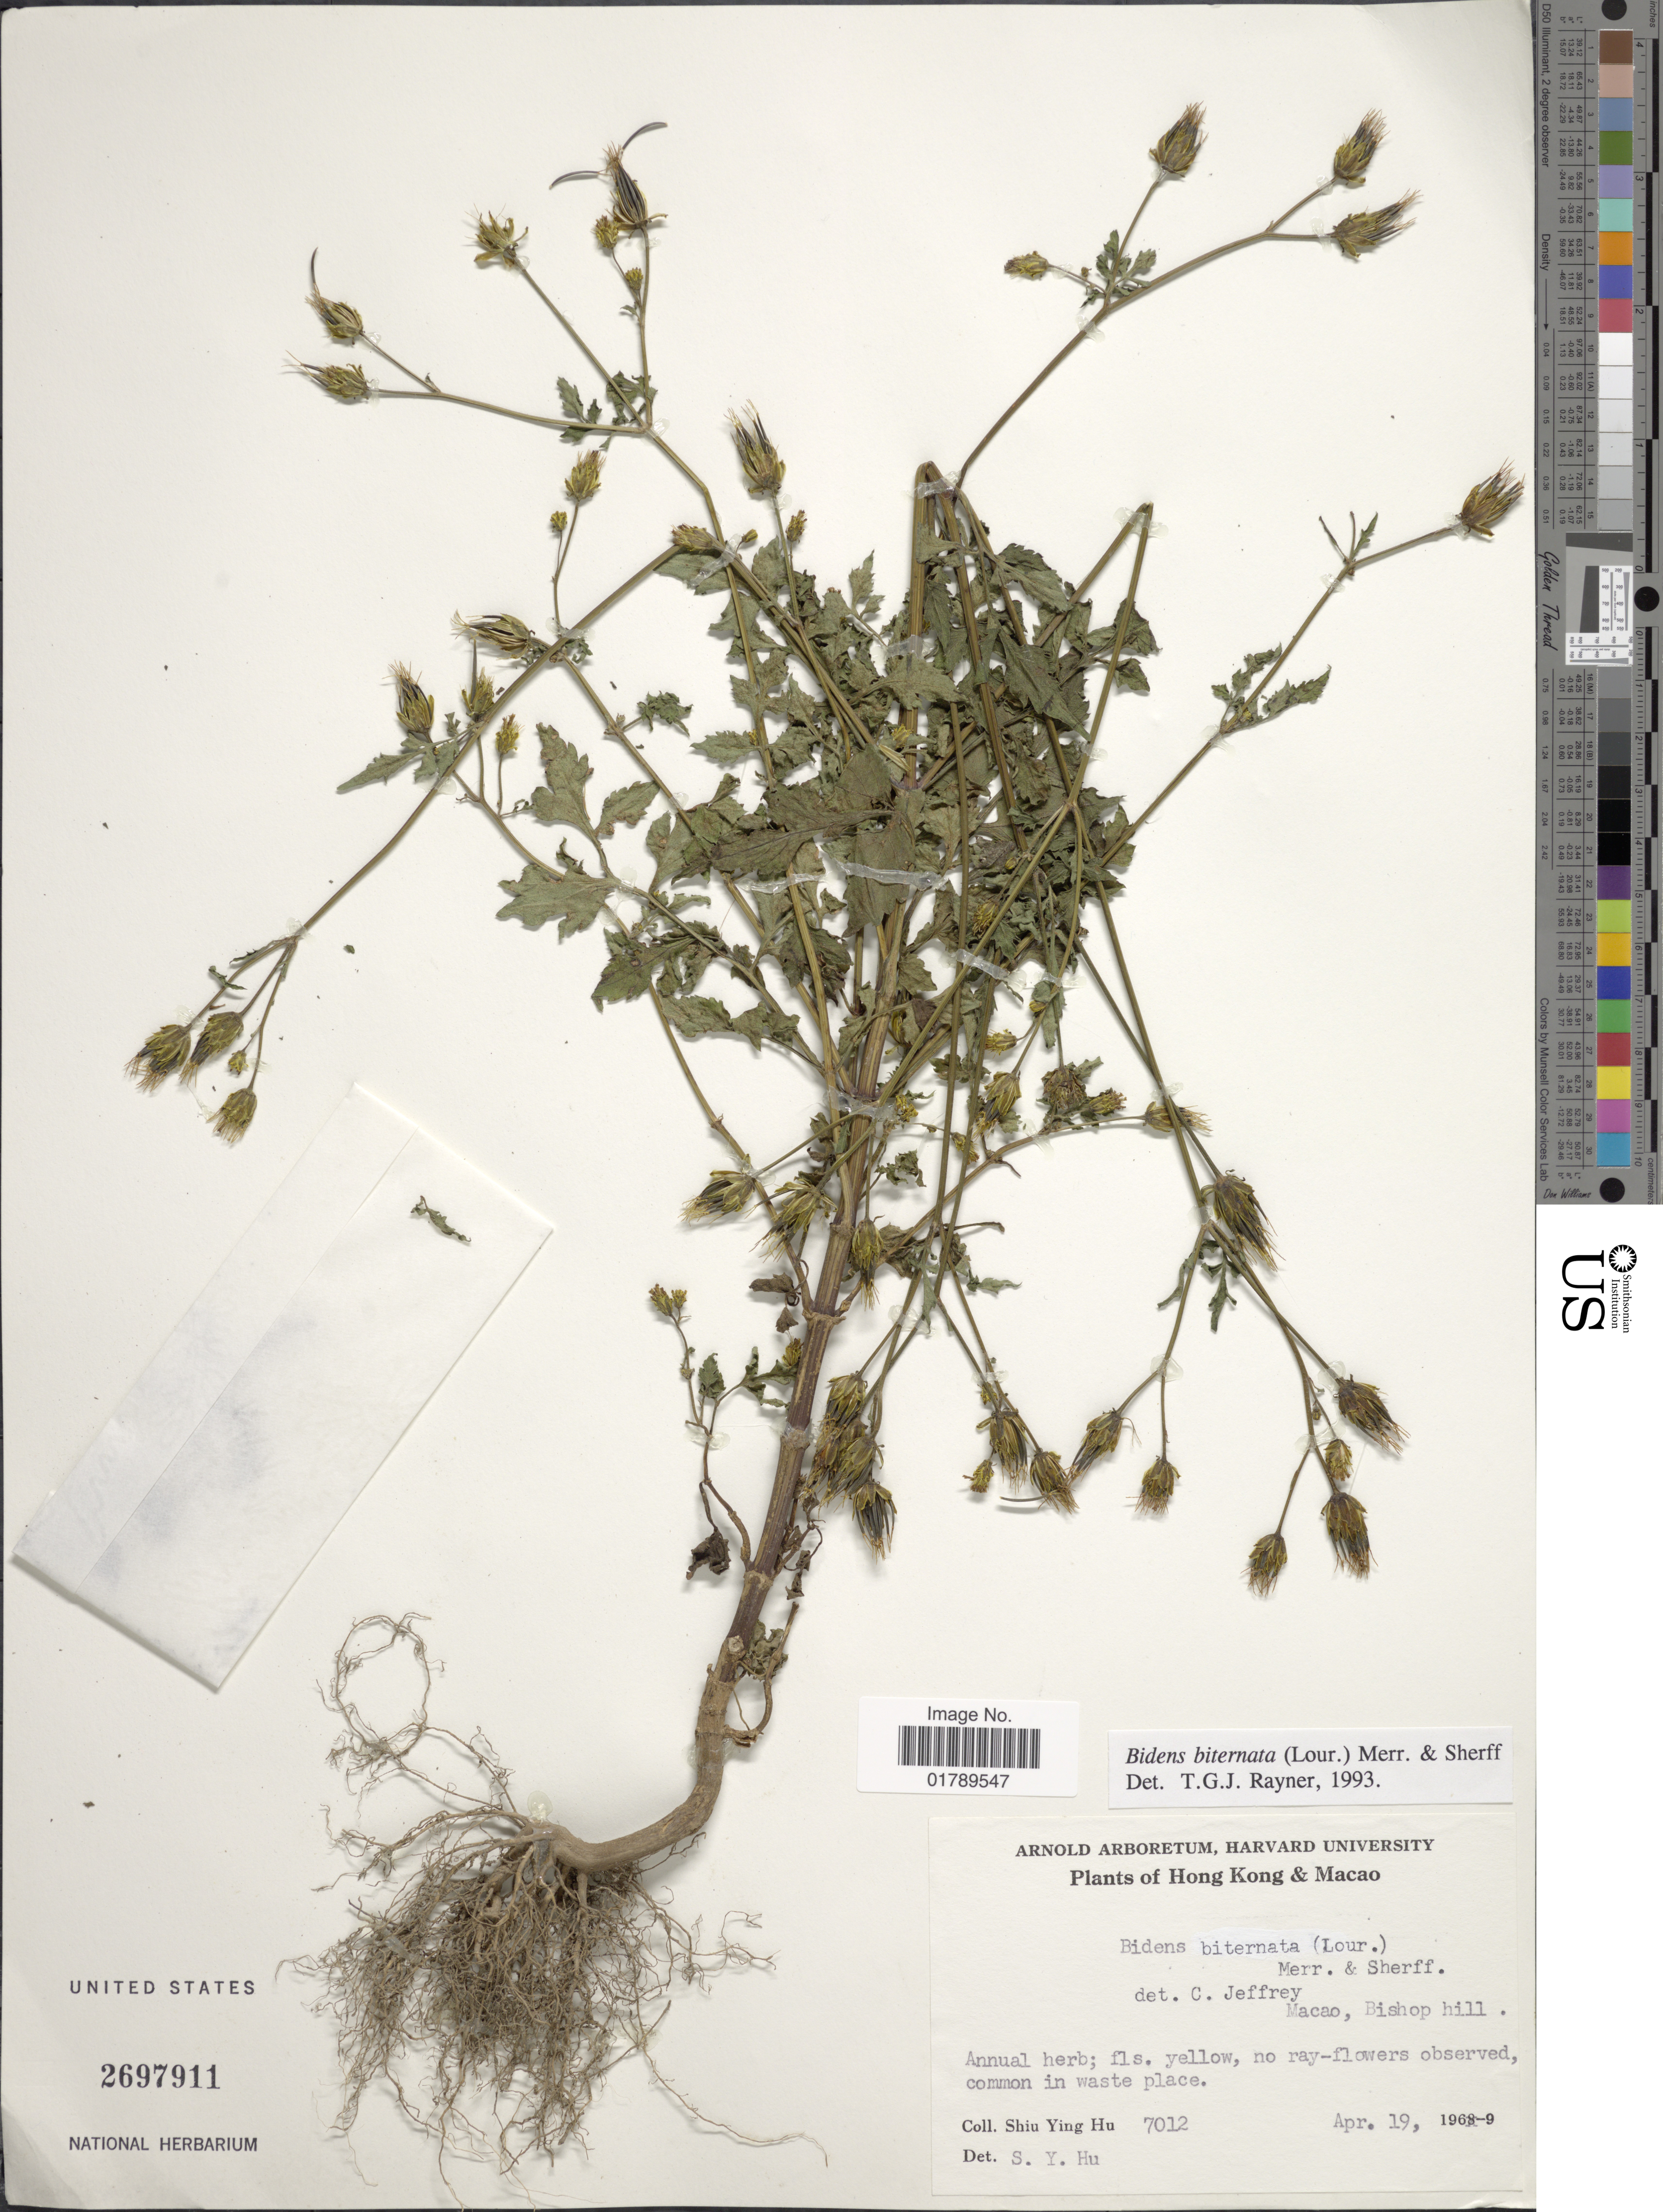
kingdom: Plantae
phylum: Tracheophyta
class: Magnoliopsida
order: Asterales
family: Asteraceae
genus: Bidens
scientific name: Bidens biternata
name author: (Lour.) Merr. & Sherff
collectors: S. Y. Hu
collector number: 7012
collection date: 1969-04-19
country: China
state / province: Hong Kong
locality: Hong Kong & Macao, Bishop hill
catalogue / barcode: US 2697911